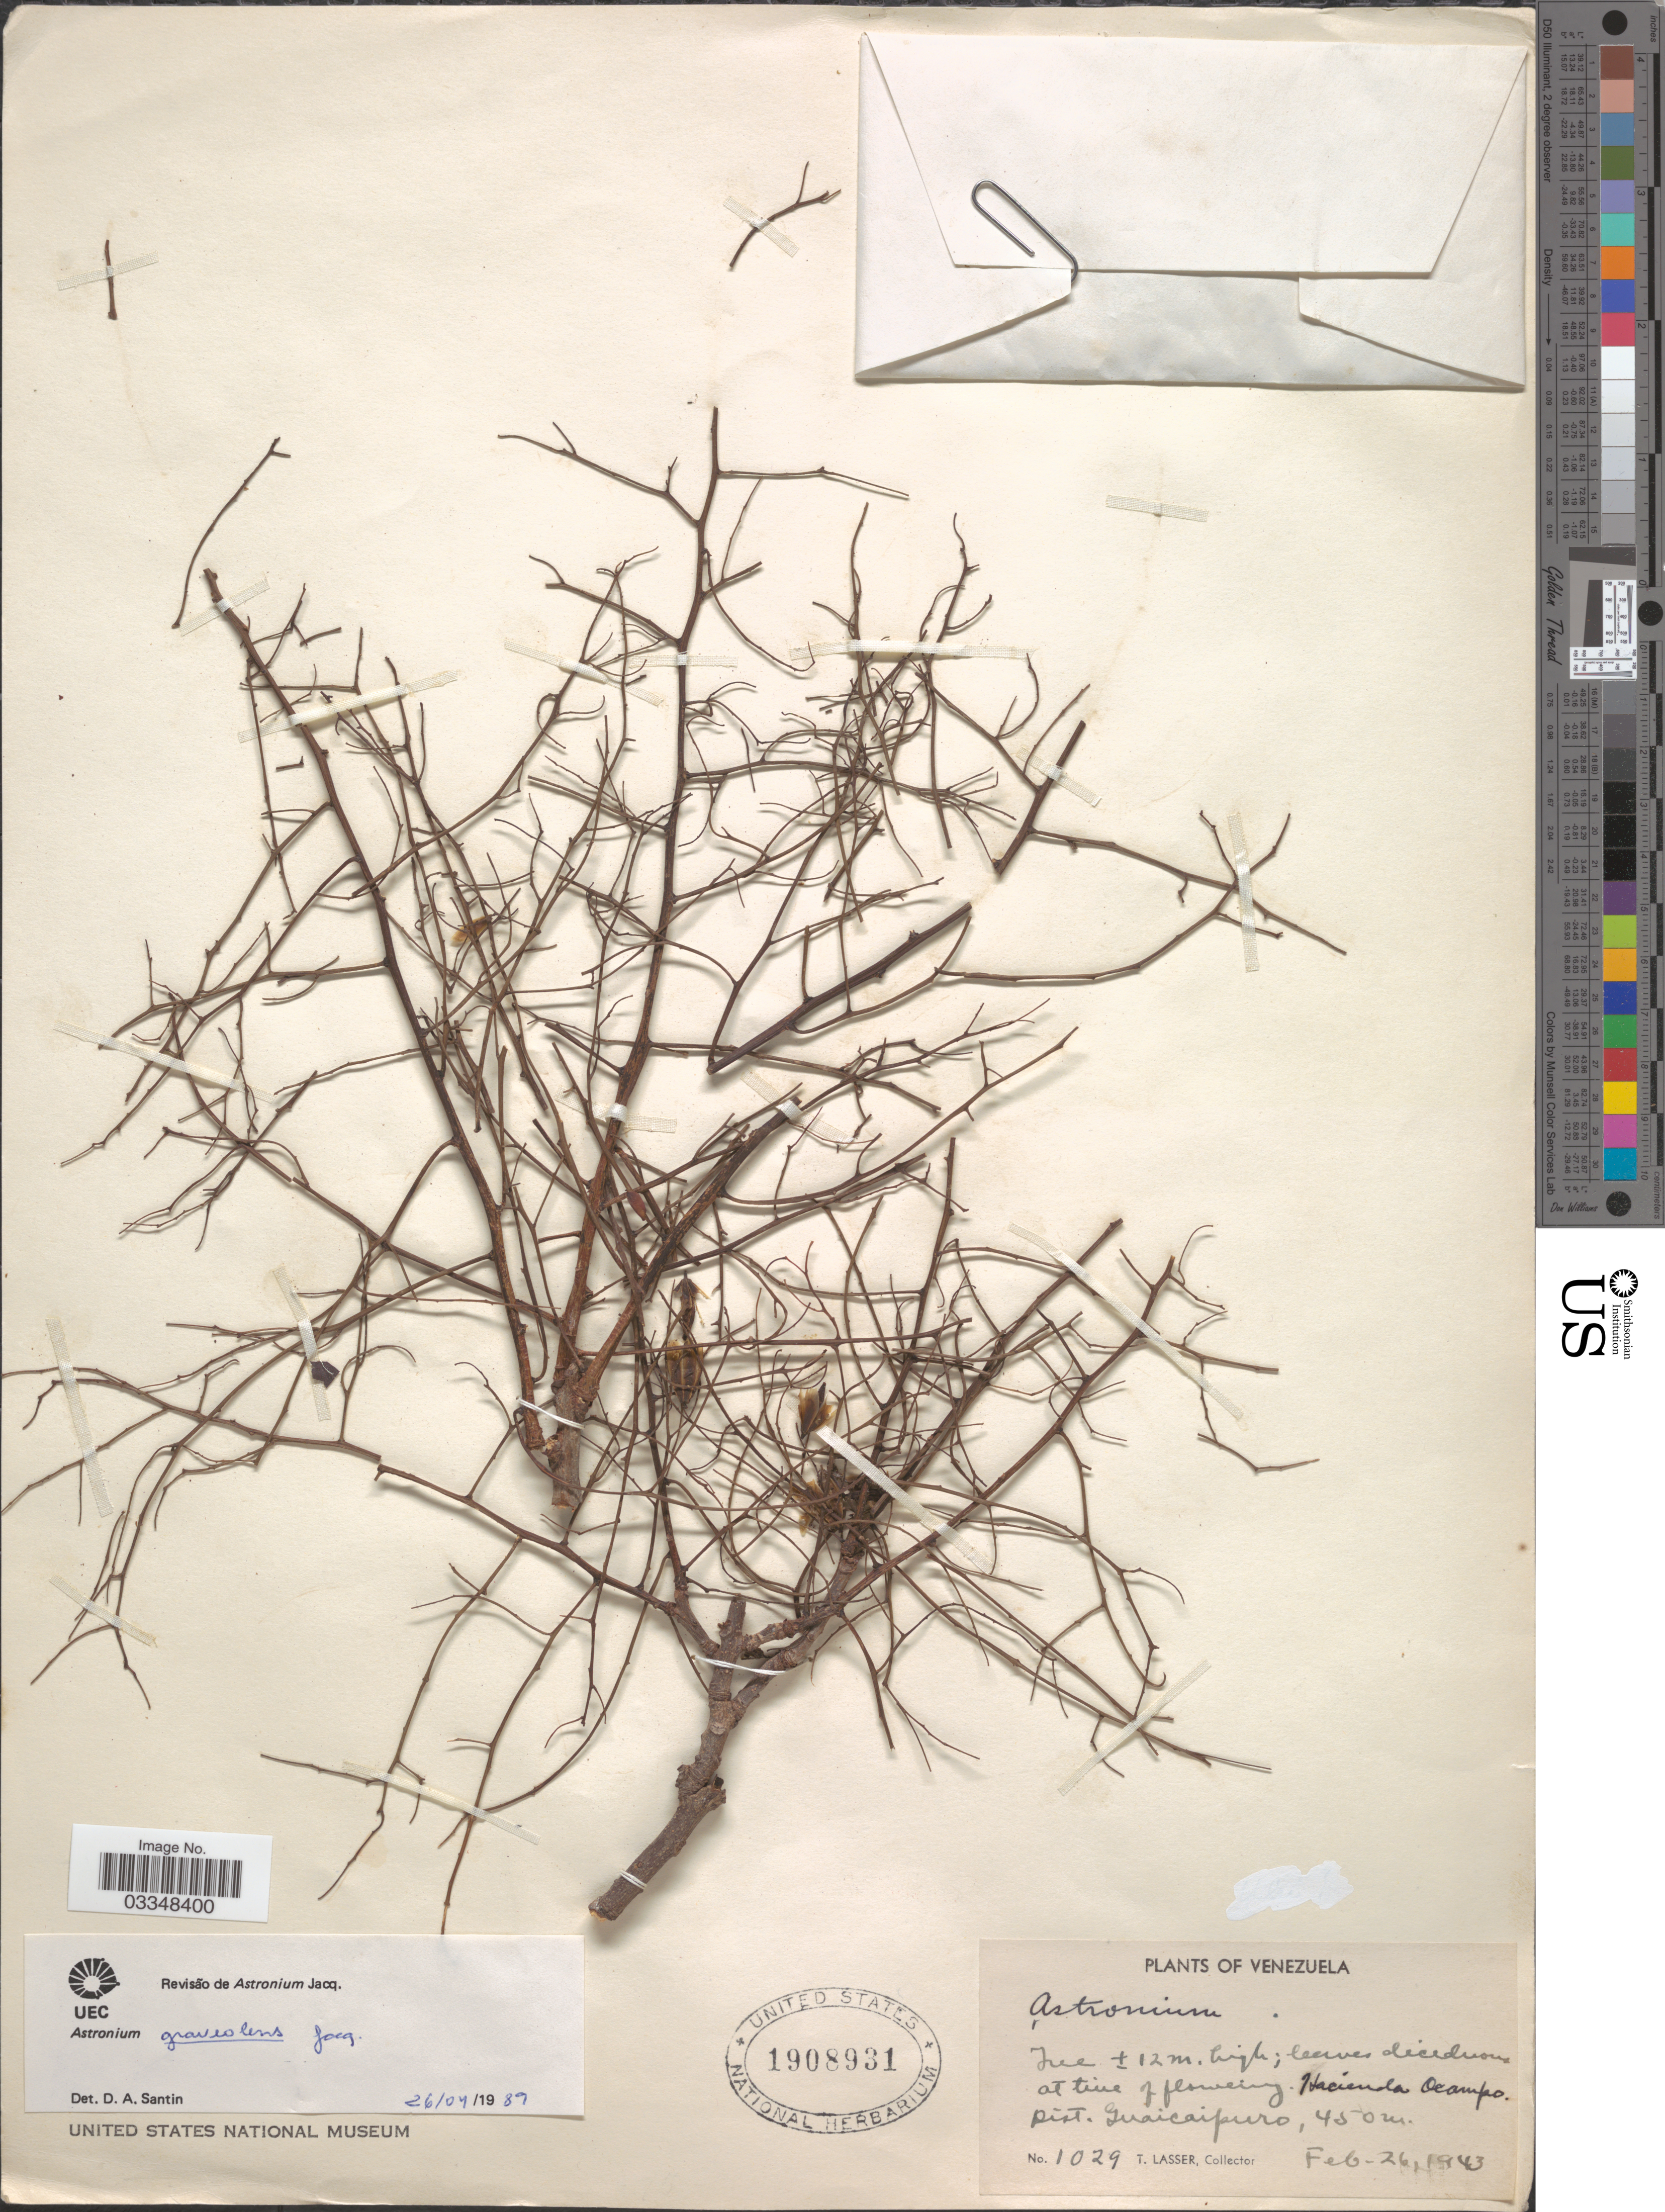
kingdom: Plantae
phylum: Tracheophyta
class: Magnoliopsida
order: Sapindales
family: Anacardiaceae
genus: Astronium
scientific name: Astronium graveolens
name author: Jacq.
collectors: T. Lasser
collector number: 1029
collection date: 1943-02-26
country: Venezuela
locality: Hacienda Ocampo. Dist. Guaicaipuro.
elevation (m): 450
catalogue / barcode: US 1908931